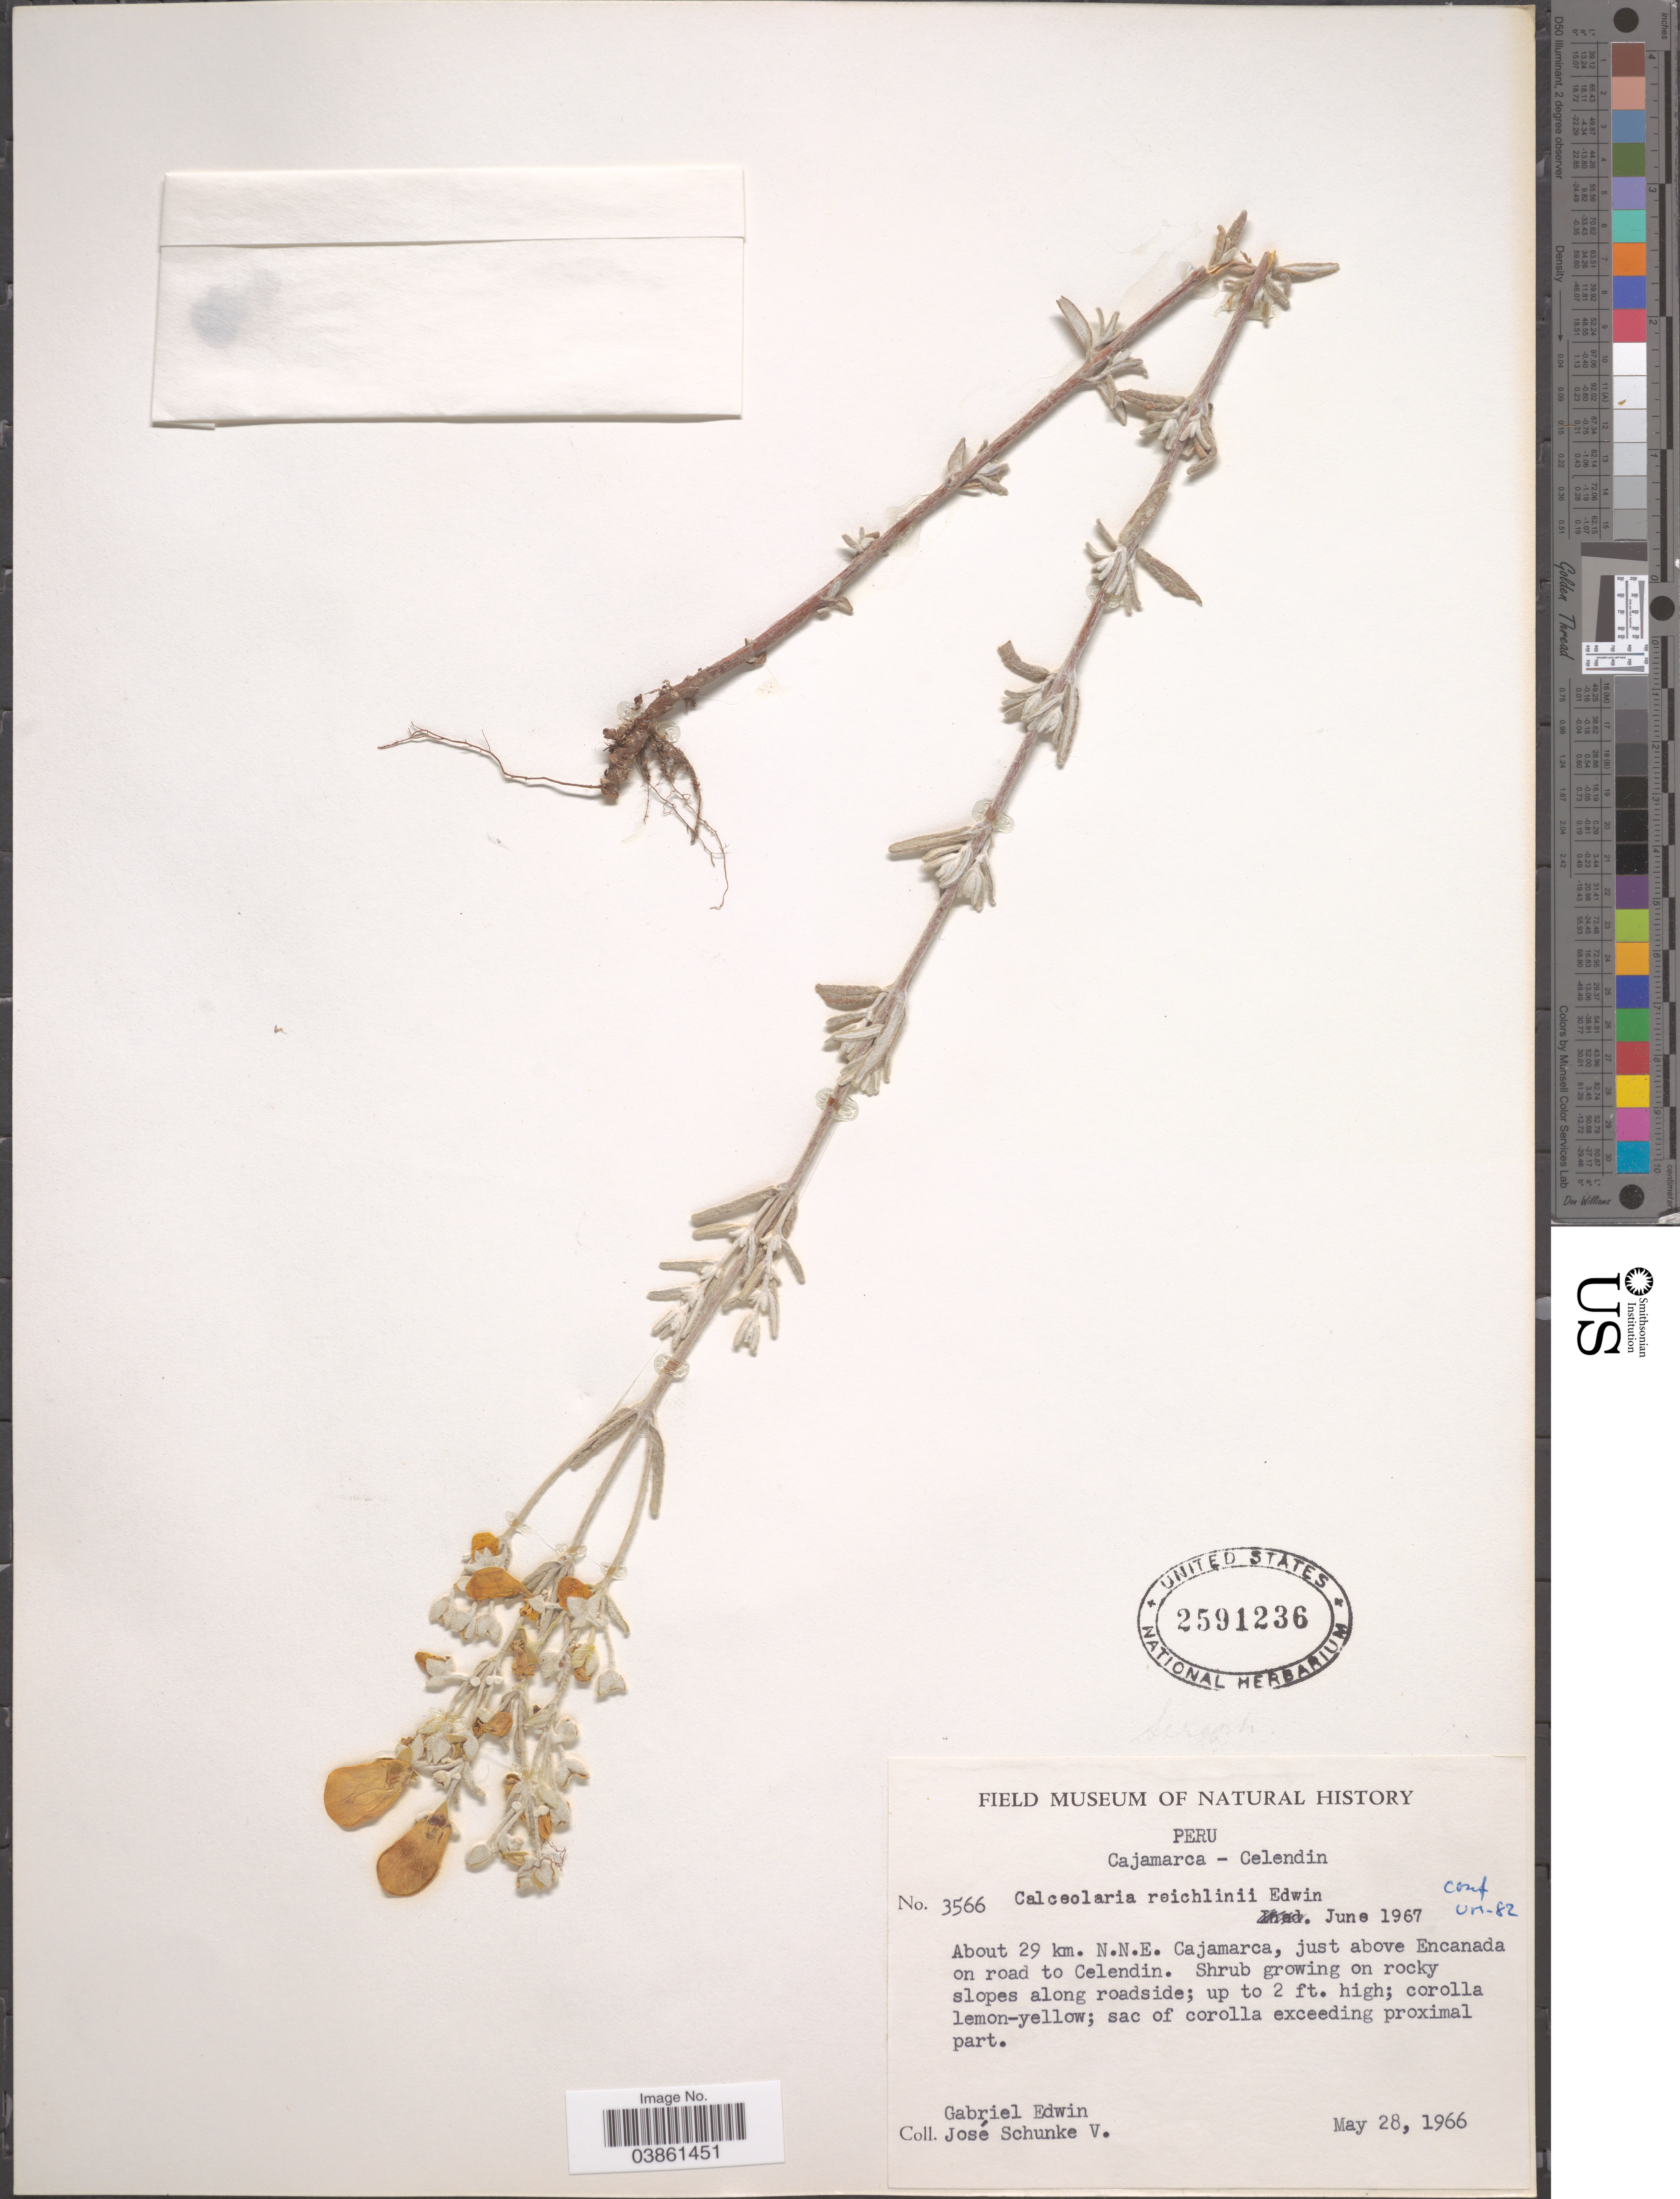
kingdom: Plantae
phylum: Tracheophyta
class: Magnoliopsida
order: Lamiales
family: Calceolariaceae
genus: Calceolaria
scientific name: Calceolaria reichlinii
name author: Edwin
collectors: G. Edwin & J. Schunke Vigo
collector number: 3566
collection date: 1966-05-28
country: Peru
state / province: Cajamarca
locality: Cajamarca - Celendin. About 29 km. N.N.E. Cajamarca, just above Encanada on road to Celendin.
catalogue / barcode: US 2591236